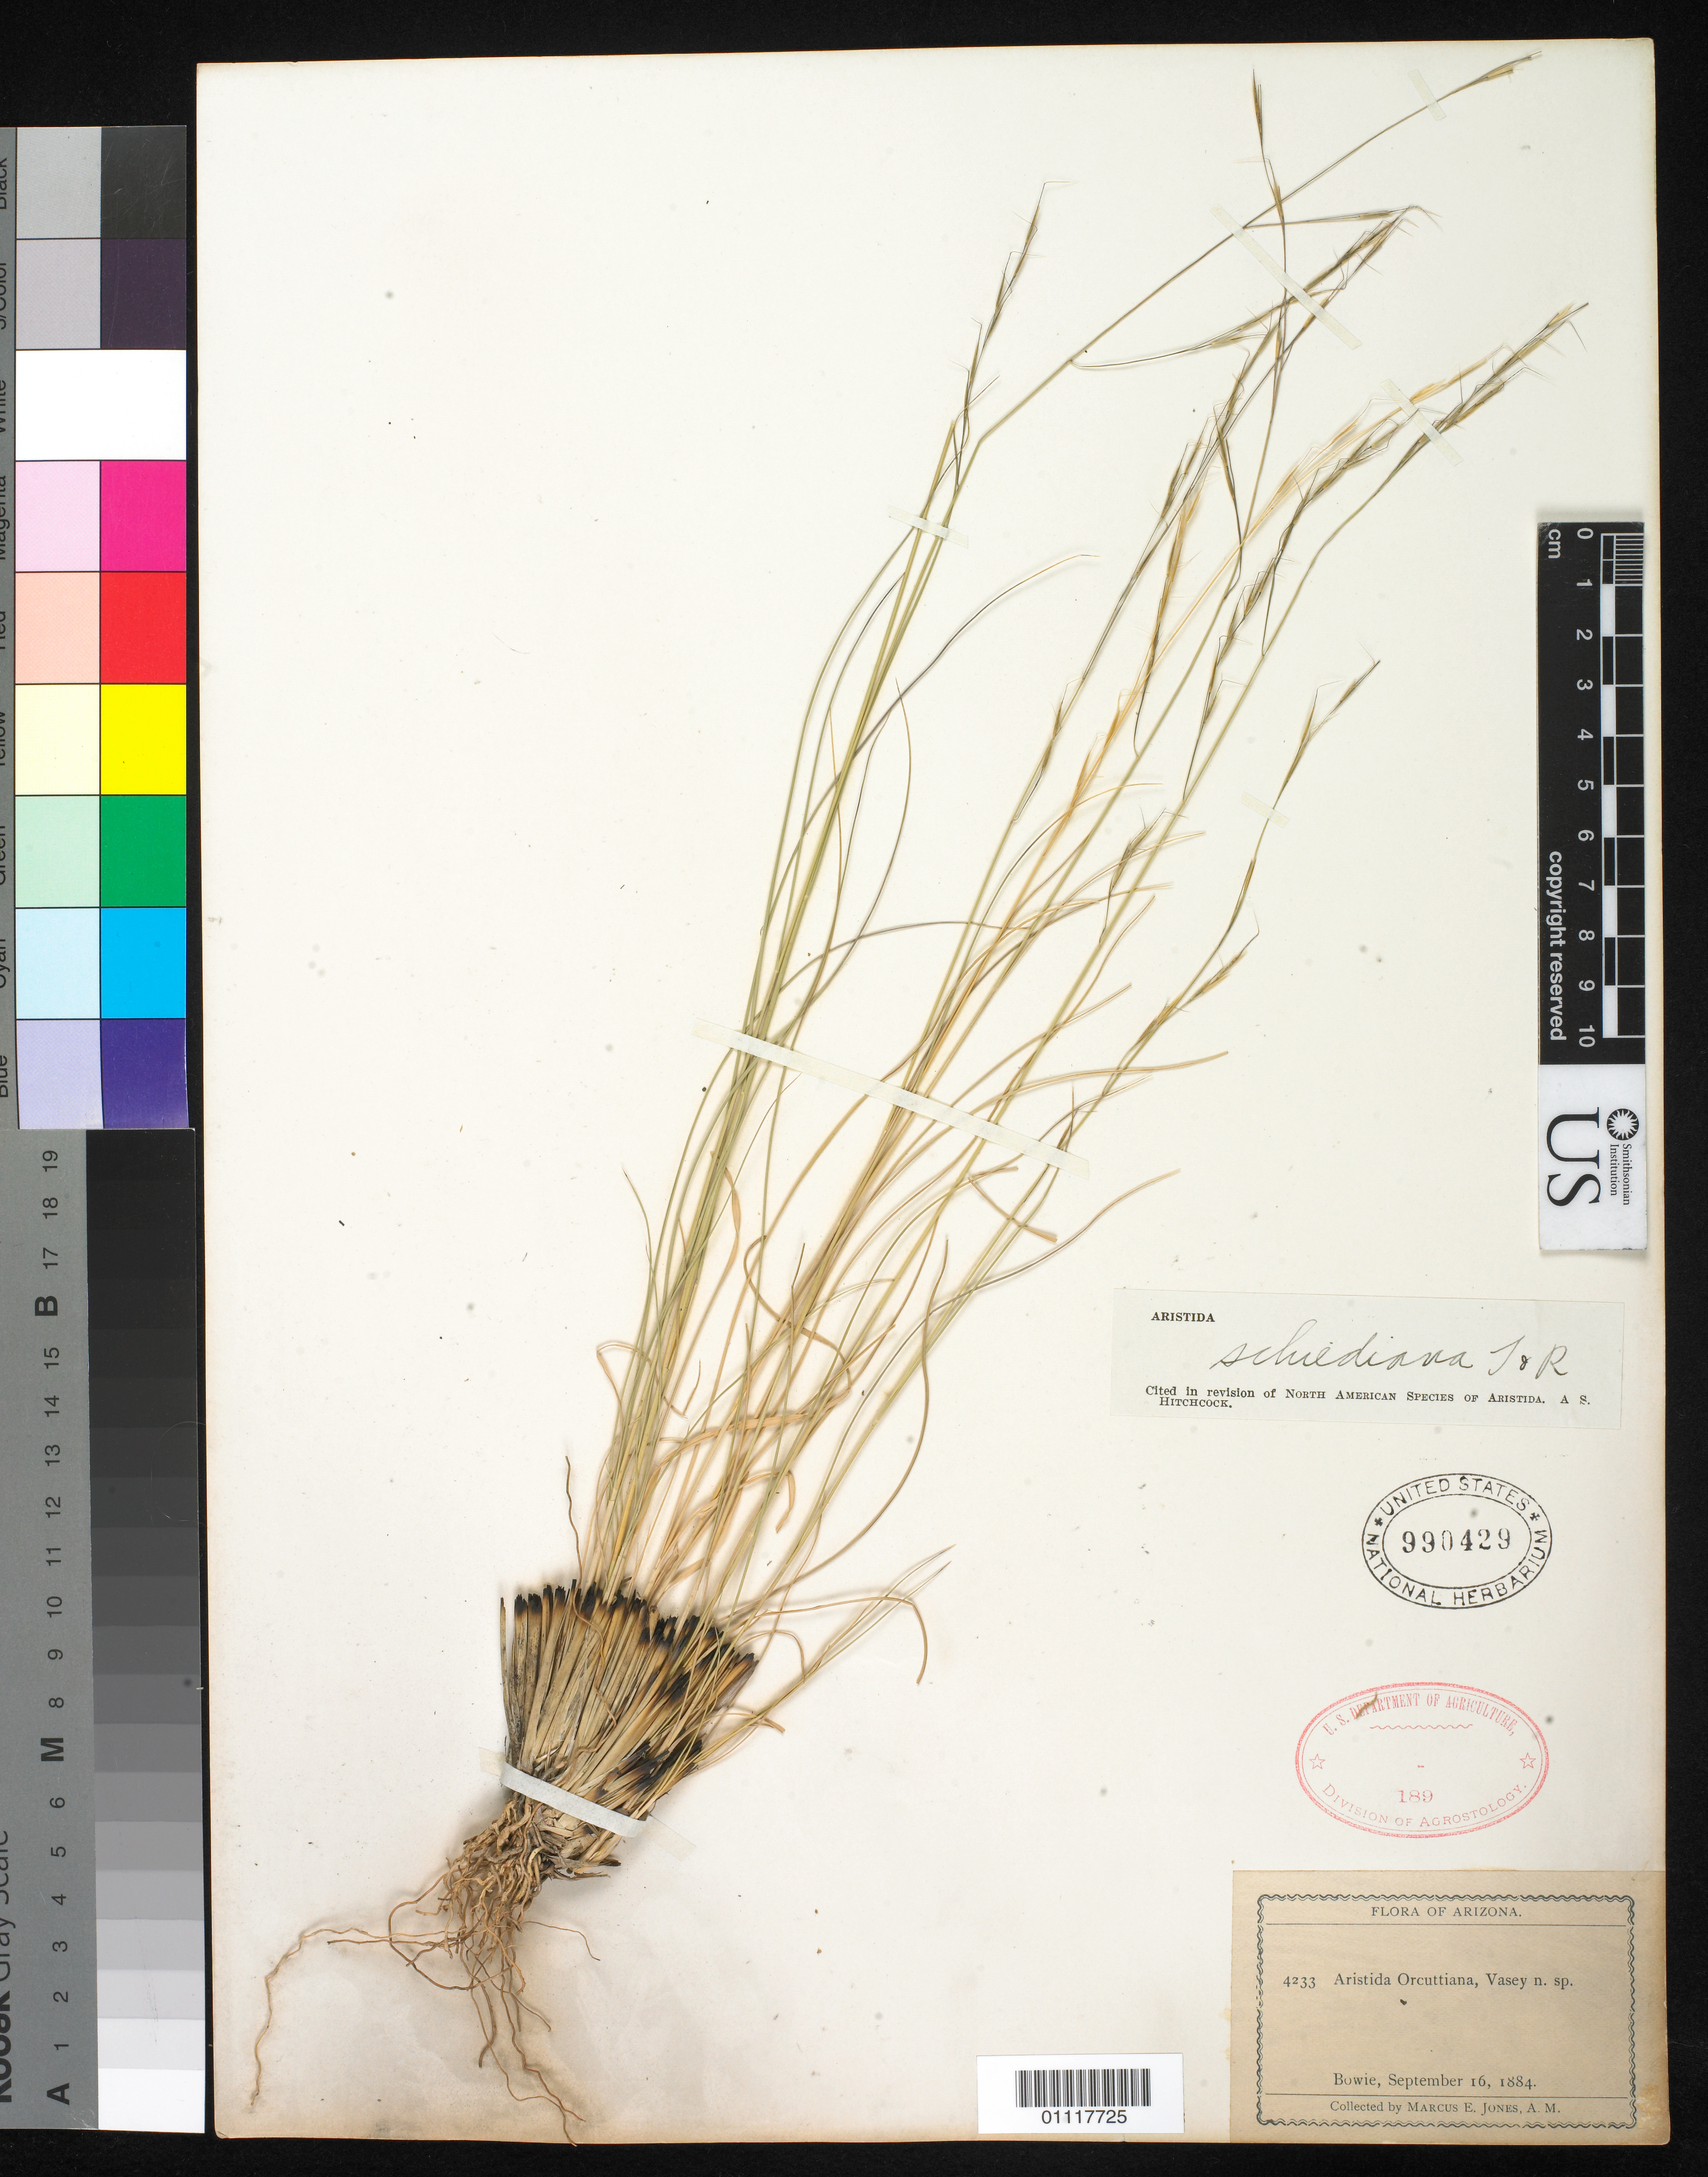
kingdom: Plantae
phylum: Tracheophyta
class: Liliopsida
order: Poales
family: Poaceae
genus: Aristida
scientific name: Aristida orcuttiana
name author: Vasey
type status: Syntype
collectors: M. E. Jones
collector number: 4233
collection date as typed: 16 Sep 1884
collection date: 1884-09-16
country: United States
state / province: Arizona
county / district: Cochise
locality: Bowie.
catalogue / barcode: US 990429